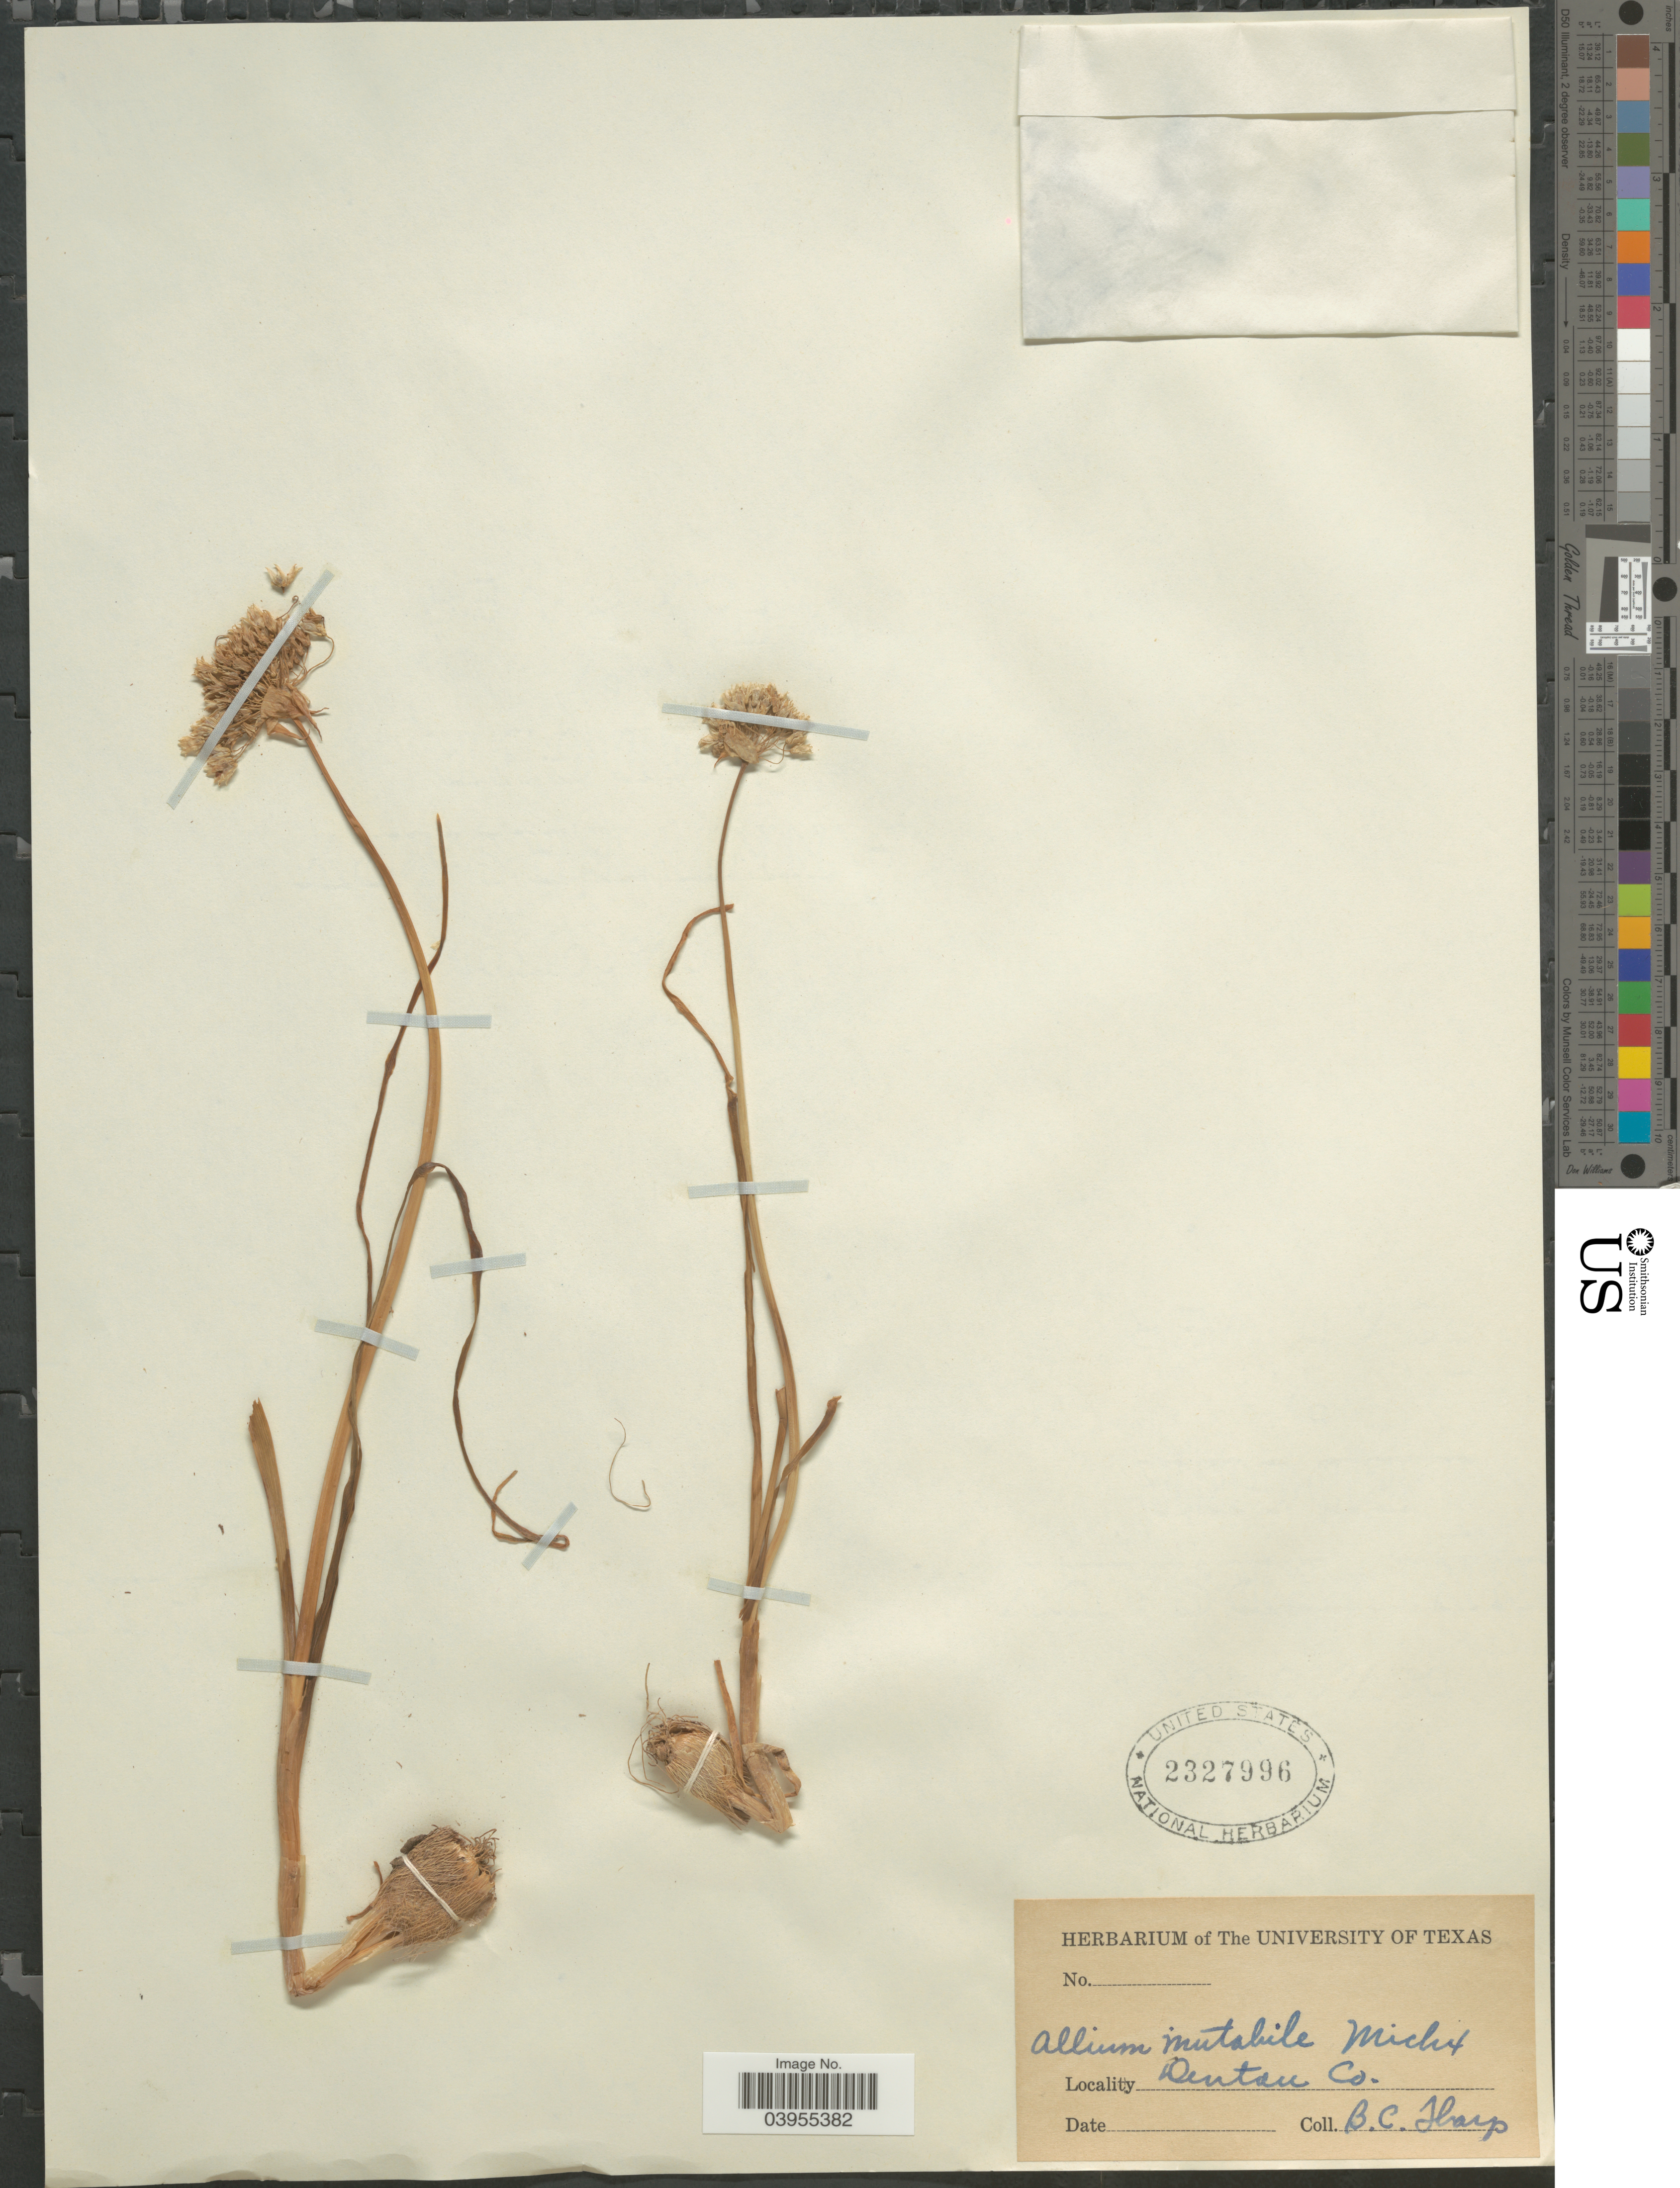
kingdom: Plantae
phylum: Tracheophyta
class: Liliopsida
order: Asparagales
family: Amaryllidaceae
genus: Allium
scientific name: Allium canadense var. mobilense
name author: (Regel) Traub & Ownbey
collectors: B. C. Tharp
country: United States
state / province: Texas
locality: Denton Co.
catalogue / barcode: US 2327996